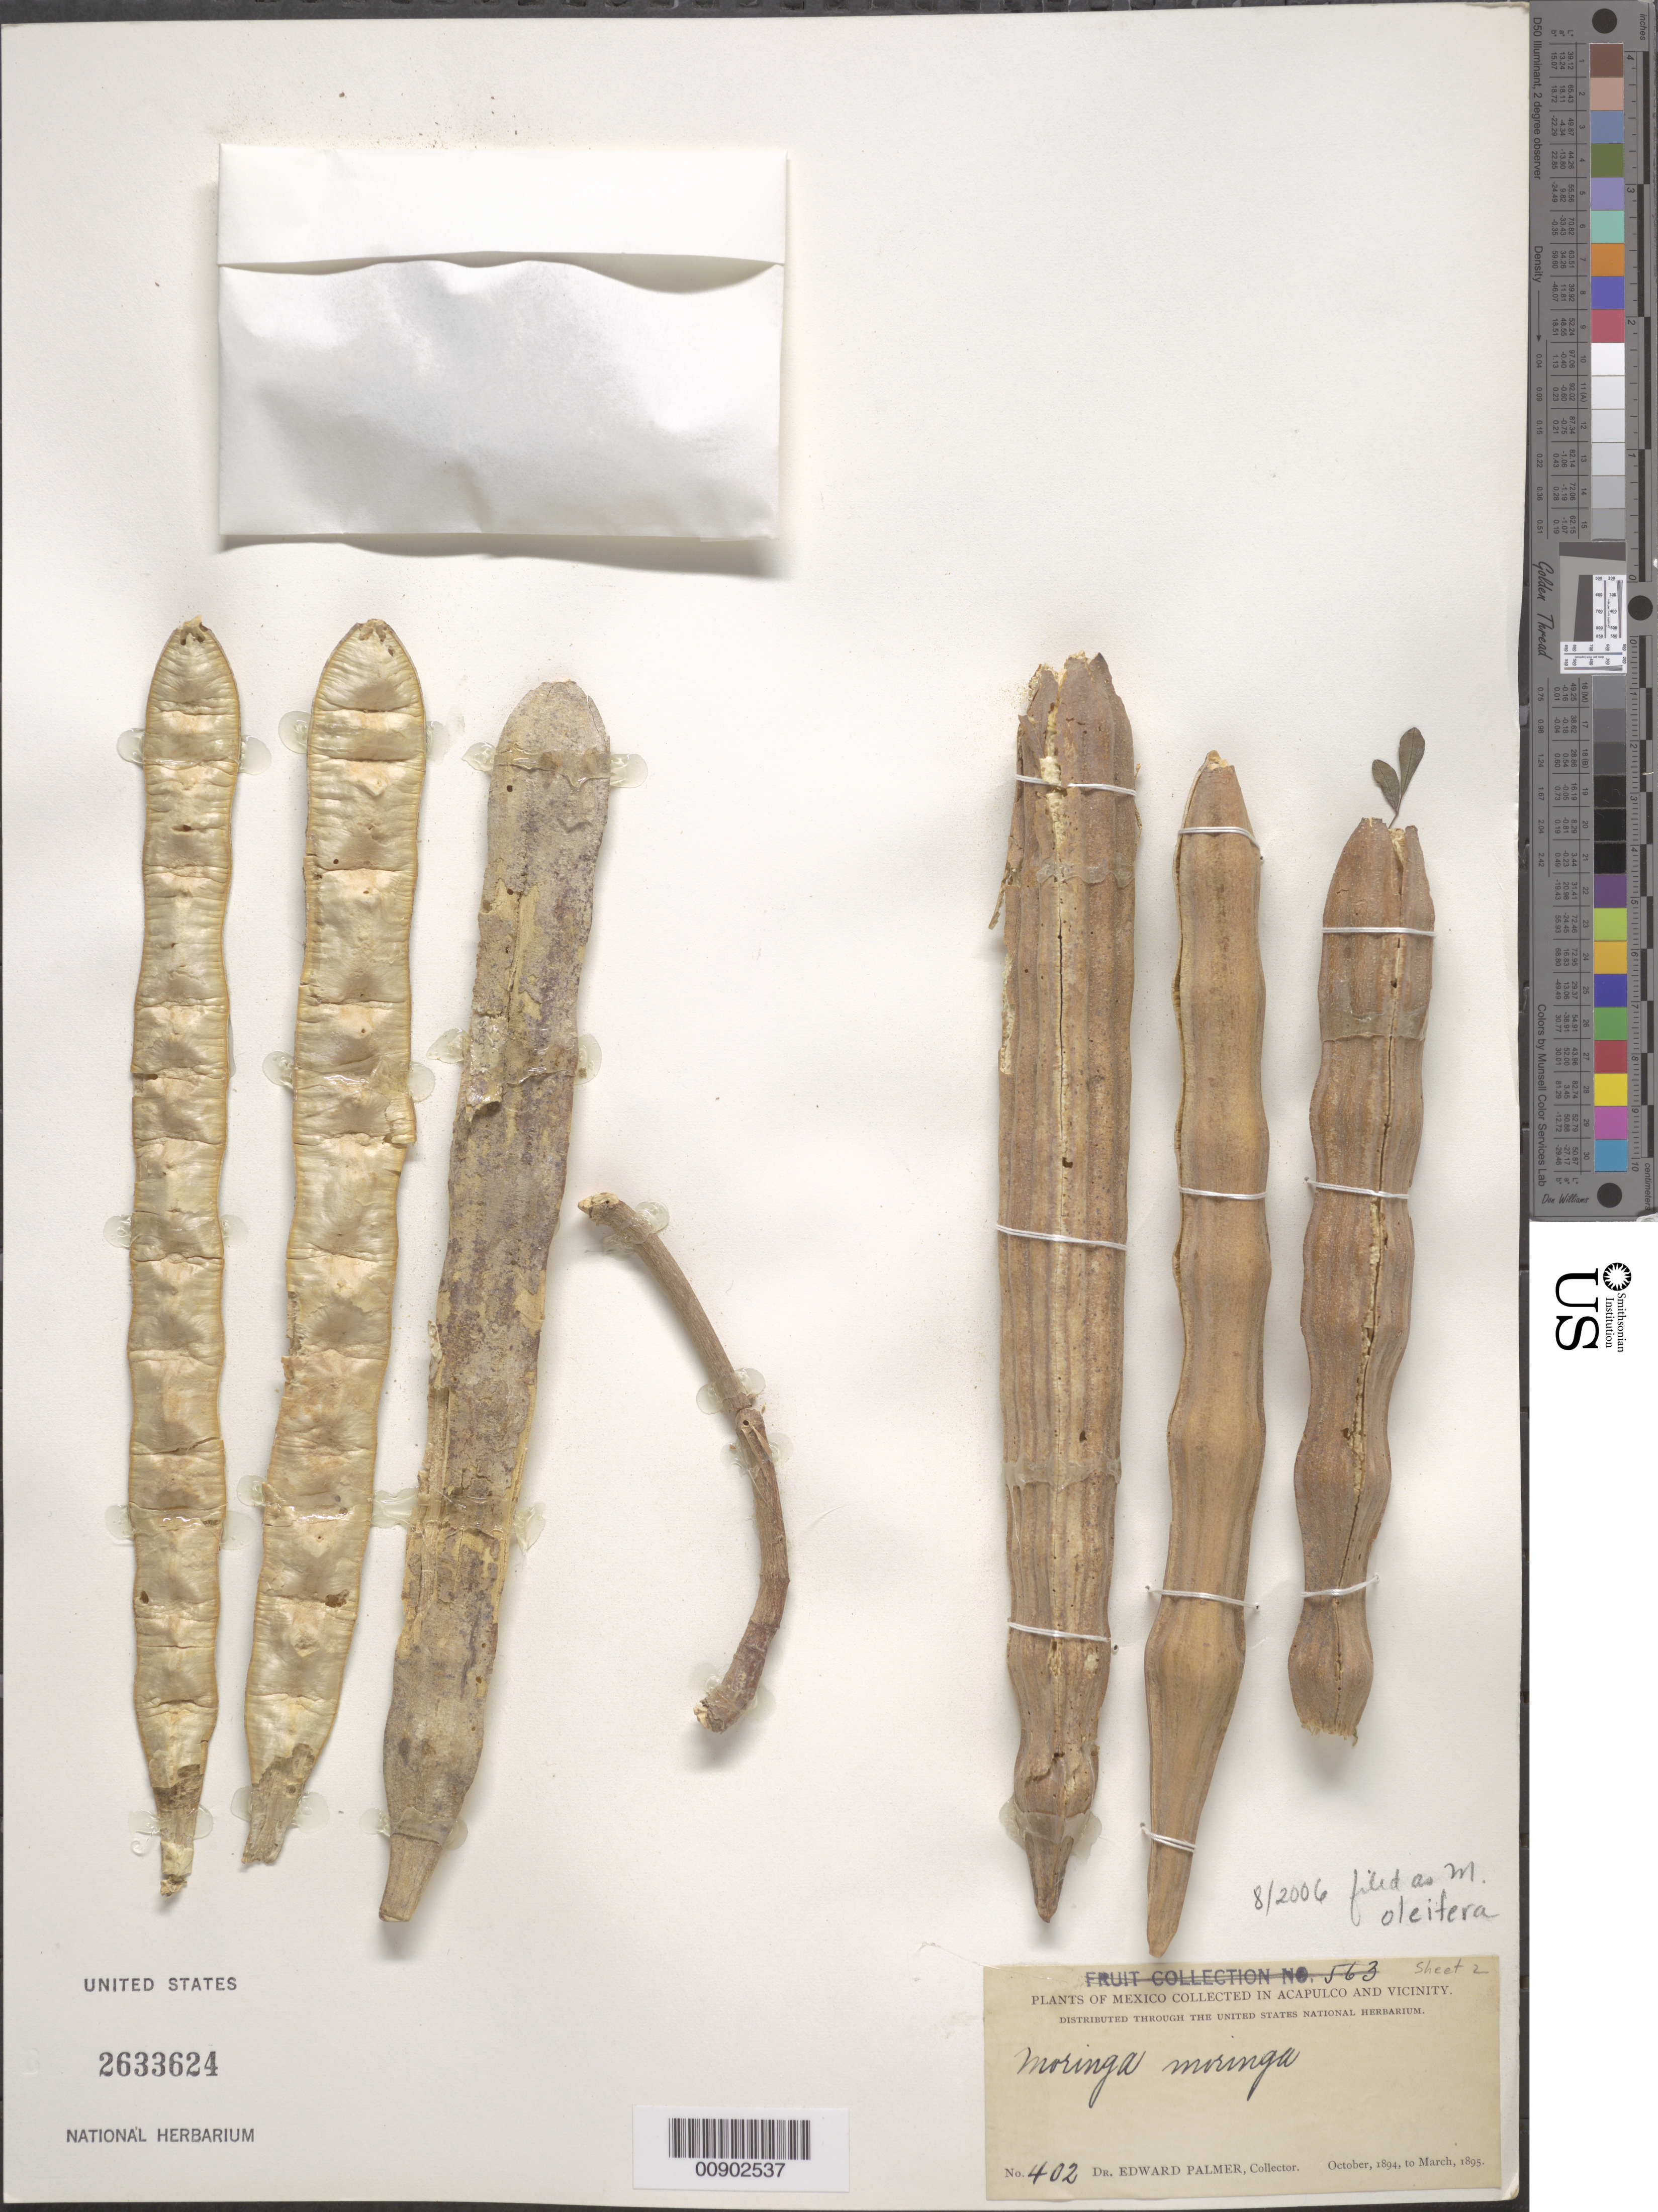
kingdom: Plantae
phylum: Tracheophyta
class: Magnoliopsida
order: Brassicales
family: Moringaceae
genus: Moringa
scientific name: Moringa oleifera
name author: Lam.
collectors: E. Palmer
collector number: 402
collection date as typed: Oct 1894 to -- Mar 1895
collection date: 1894-10/1895-03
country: Mexico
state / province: Guerrero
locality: Acapulco, Guerrero and vicinity.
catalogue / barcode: US 2633624